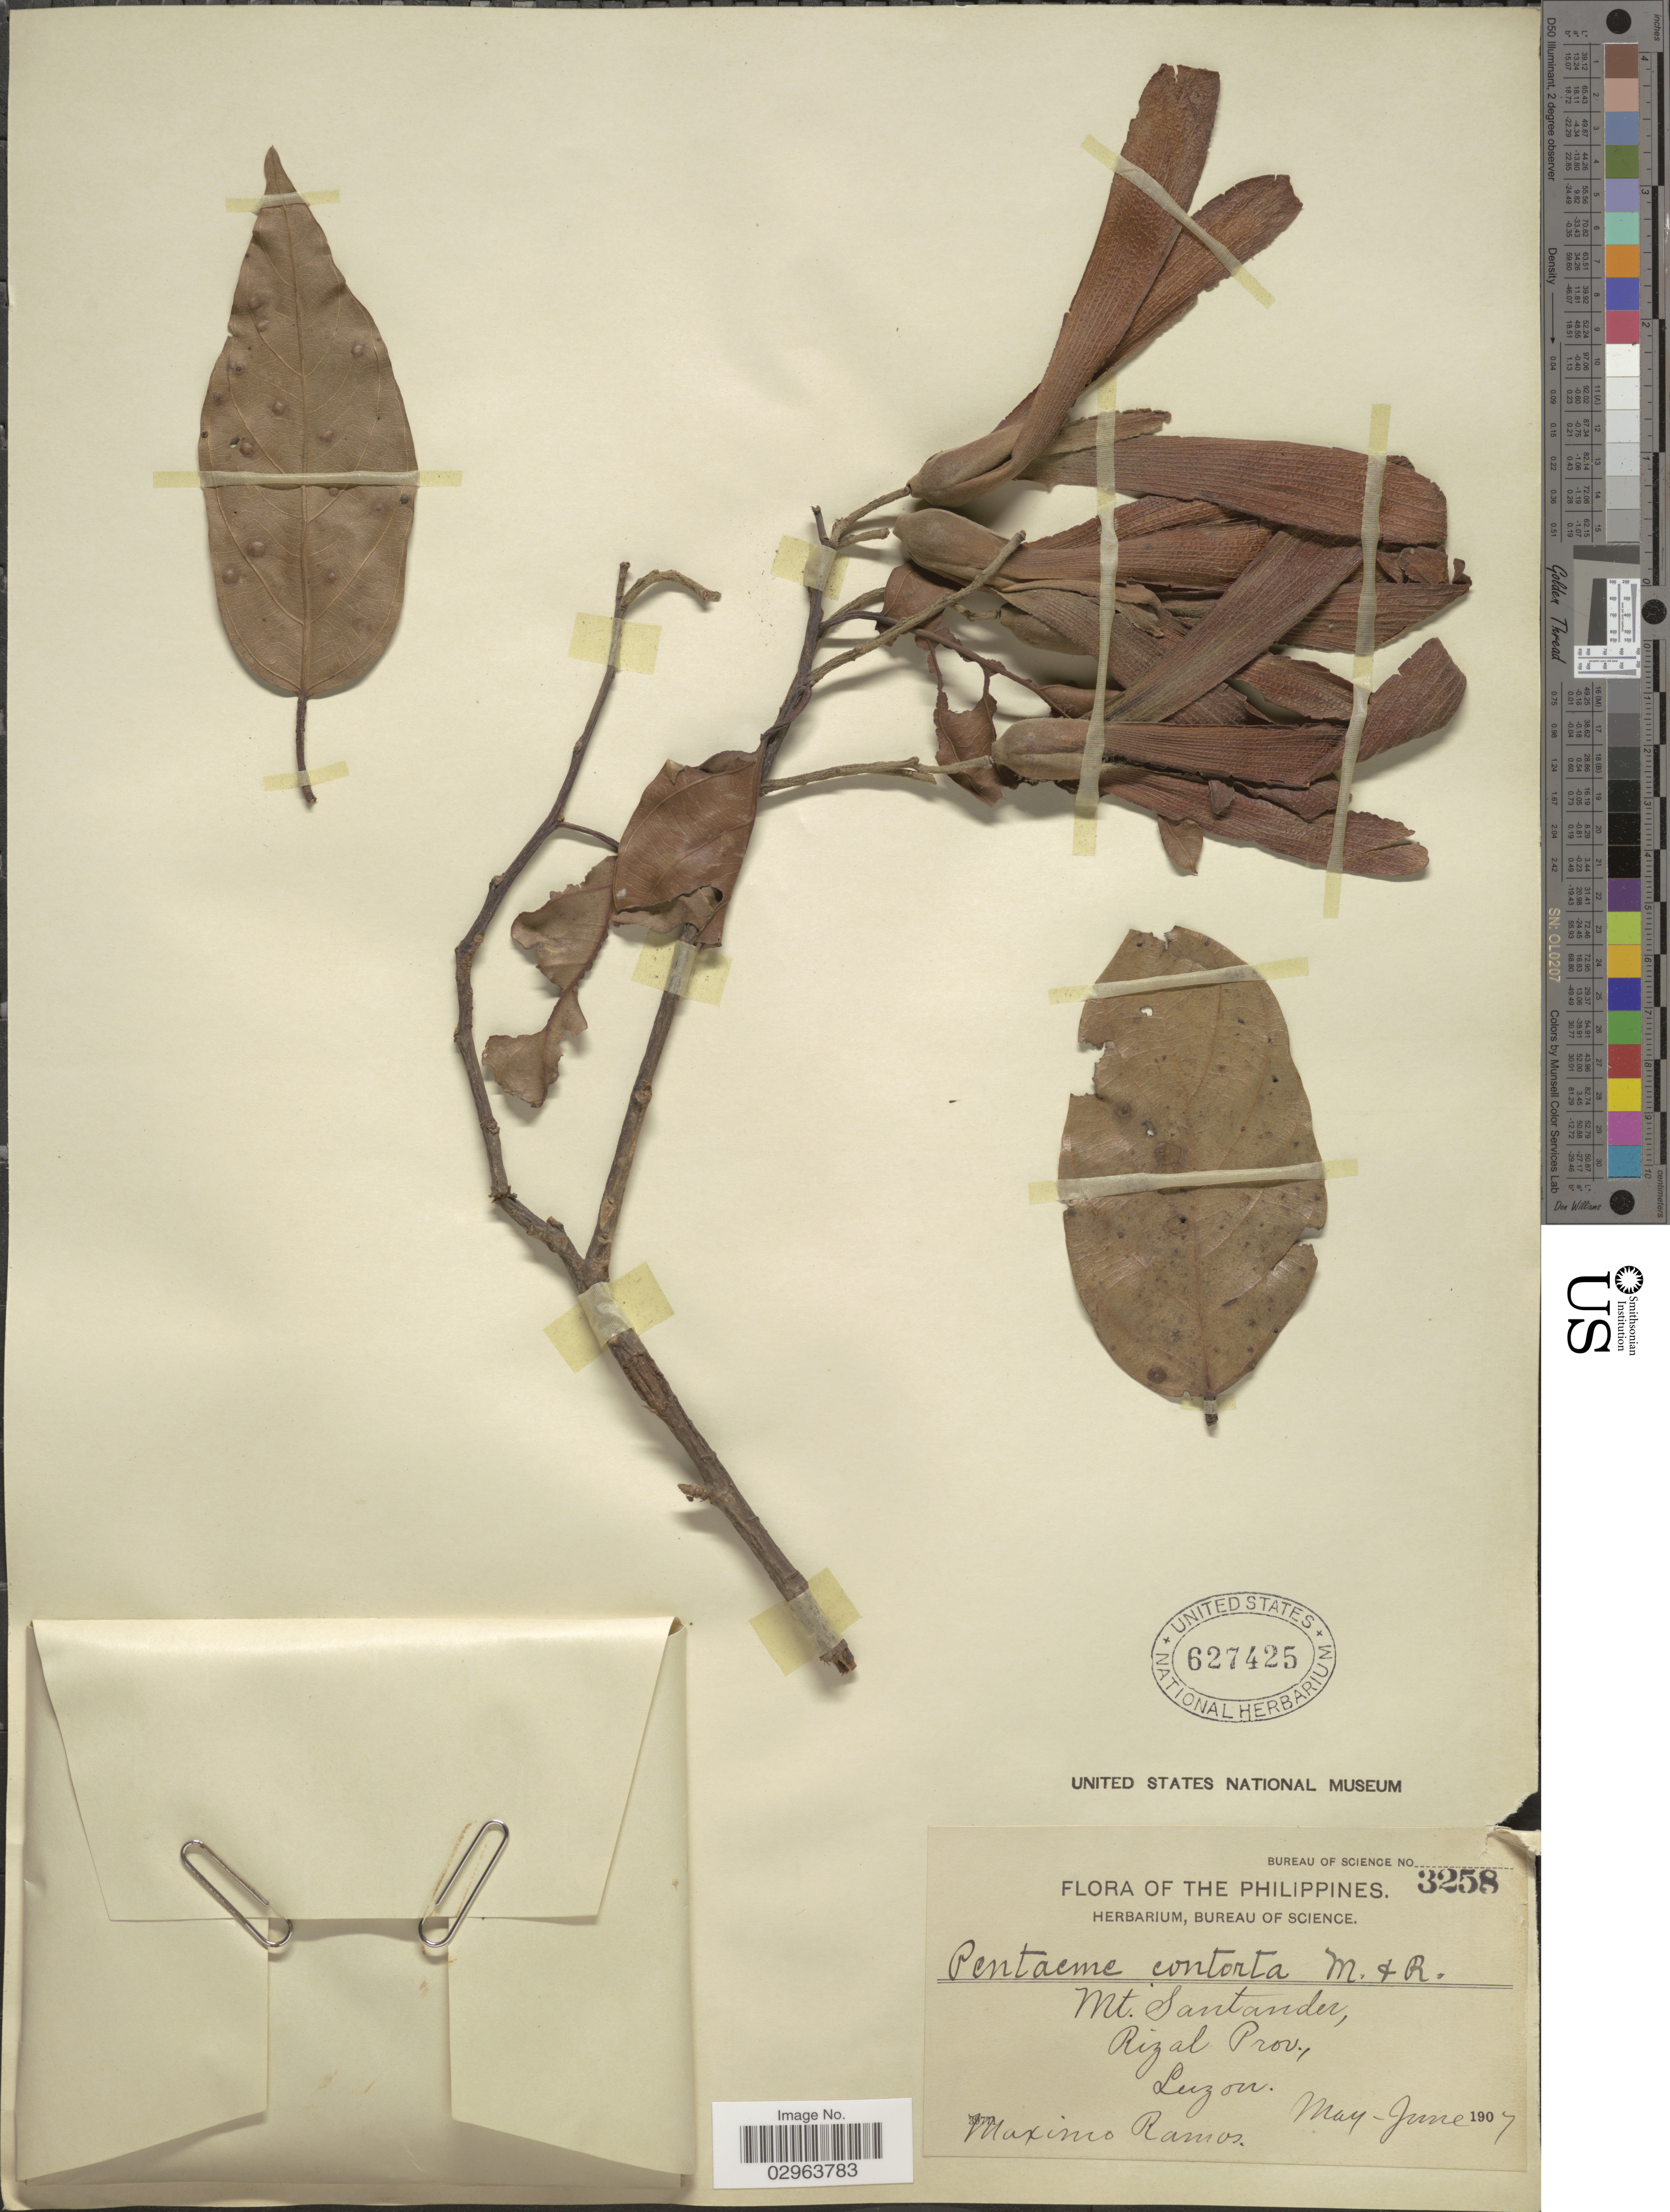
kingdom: Plantae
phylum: Tracheophyta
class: Magnoliopsida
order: Malvales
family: Dipterocarpaceae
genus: Pentacme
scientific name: Pentacme contorta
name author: (S. Vidal) Merr. & Rolfe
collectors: M. Ramos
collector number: Bureau of Science 3258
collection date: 1907-05/1907-06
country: Philippines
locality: Mt. Santander, Rizal Prov., Luzon.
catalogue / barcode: US 627425